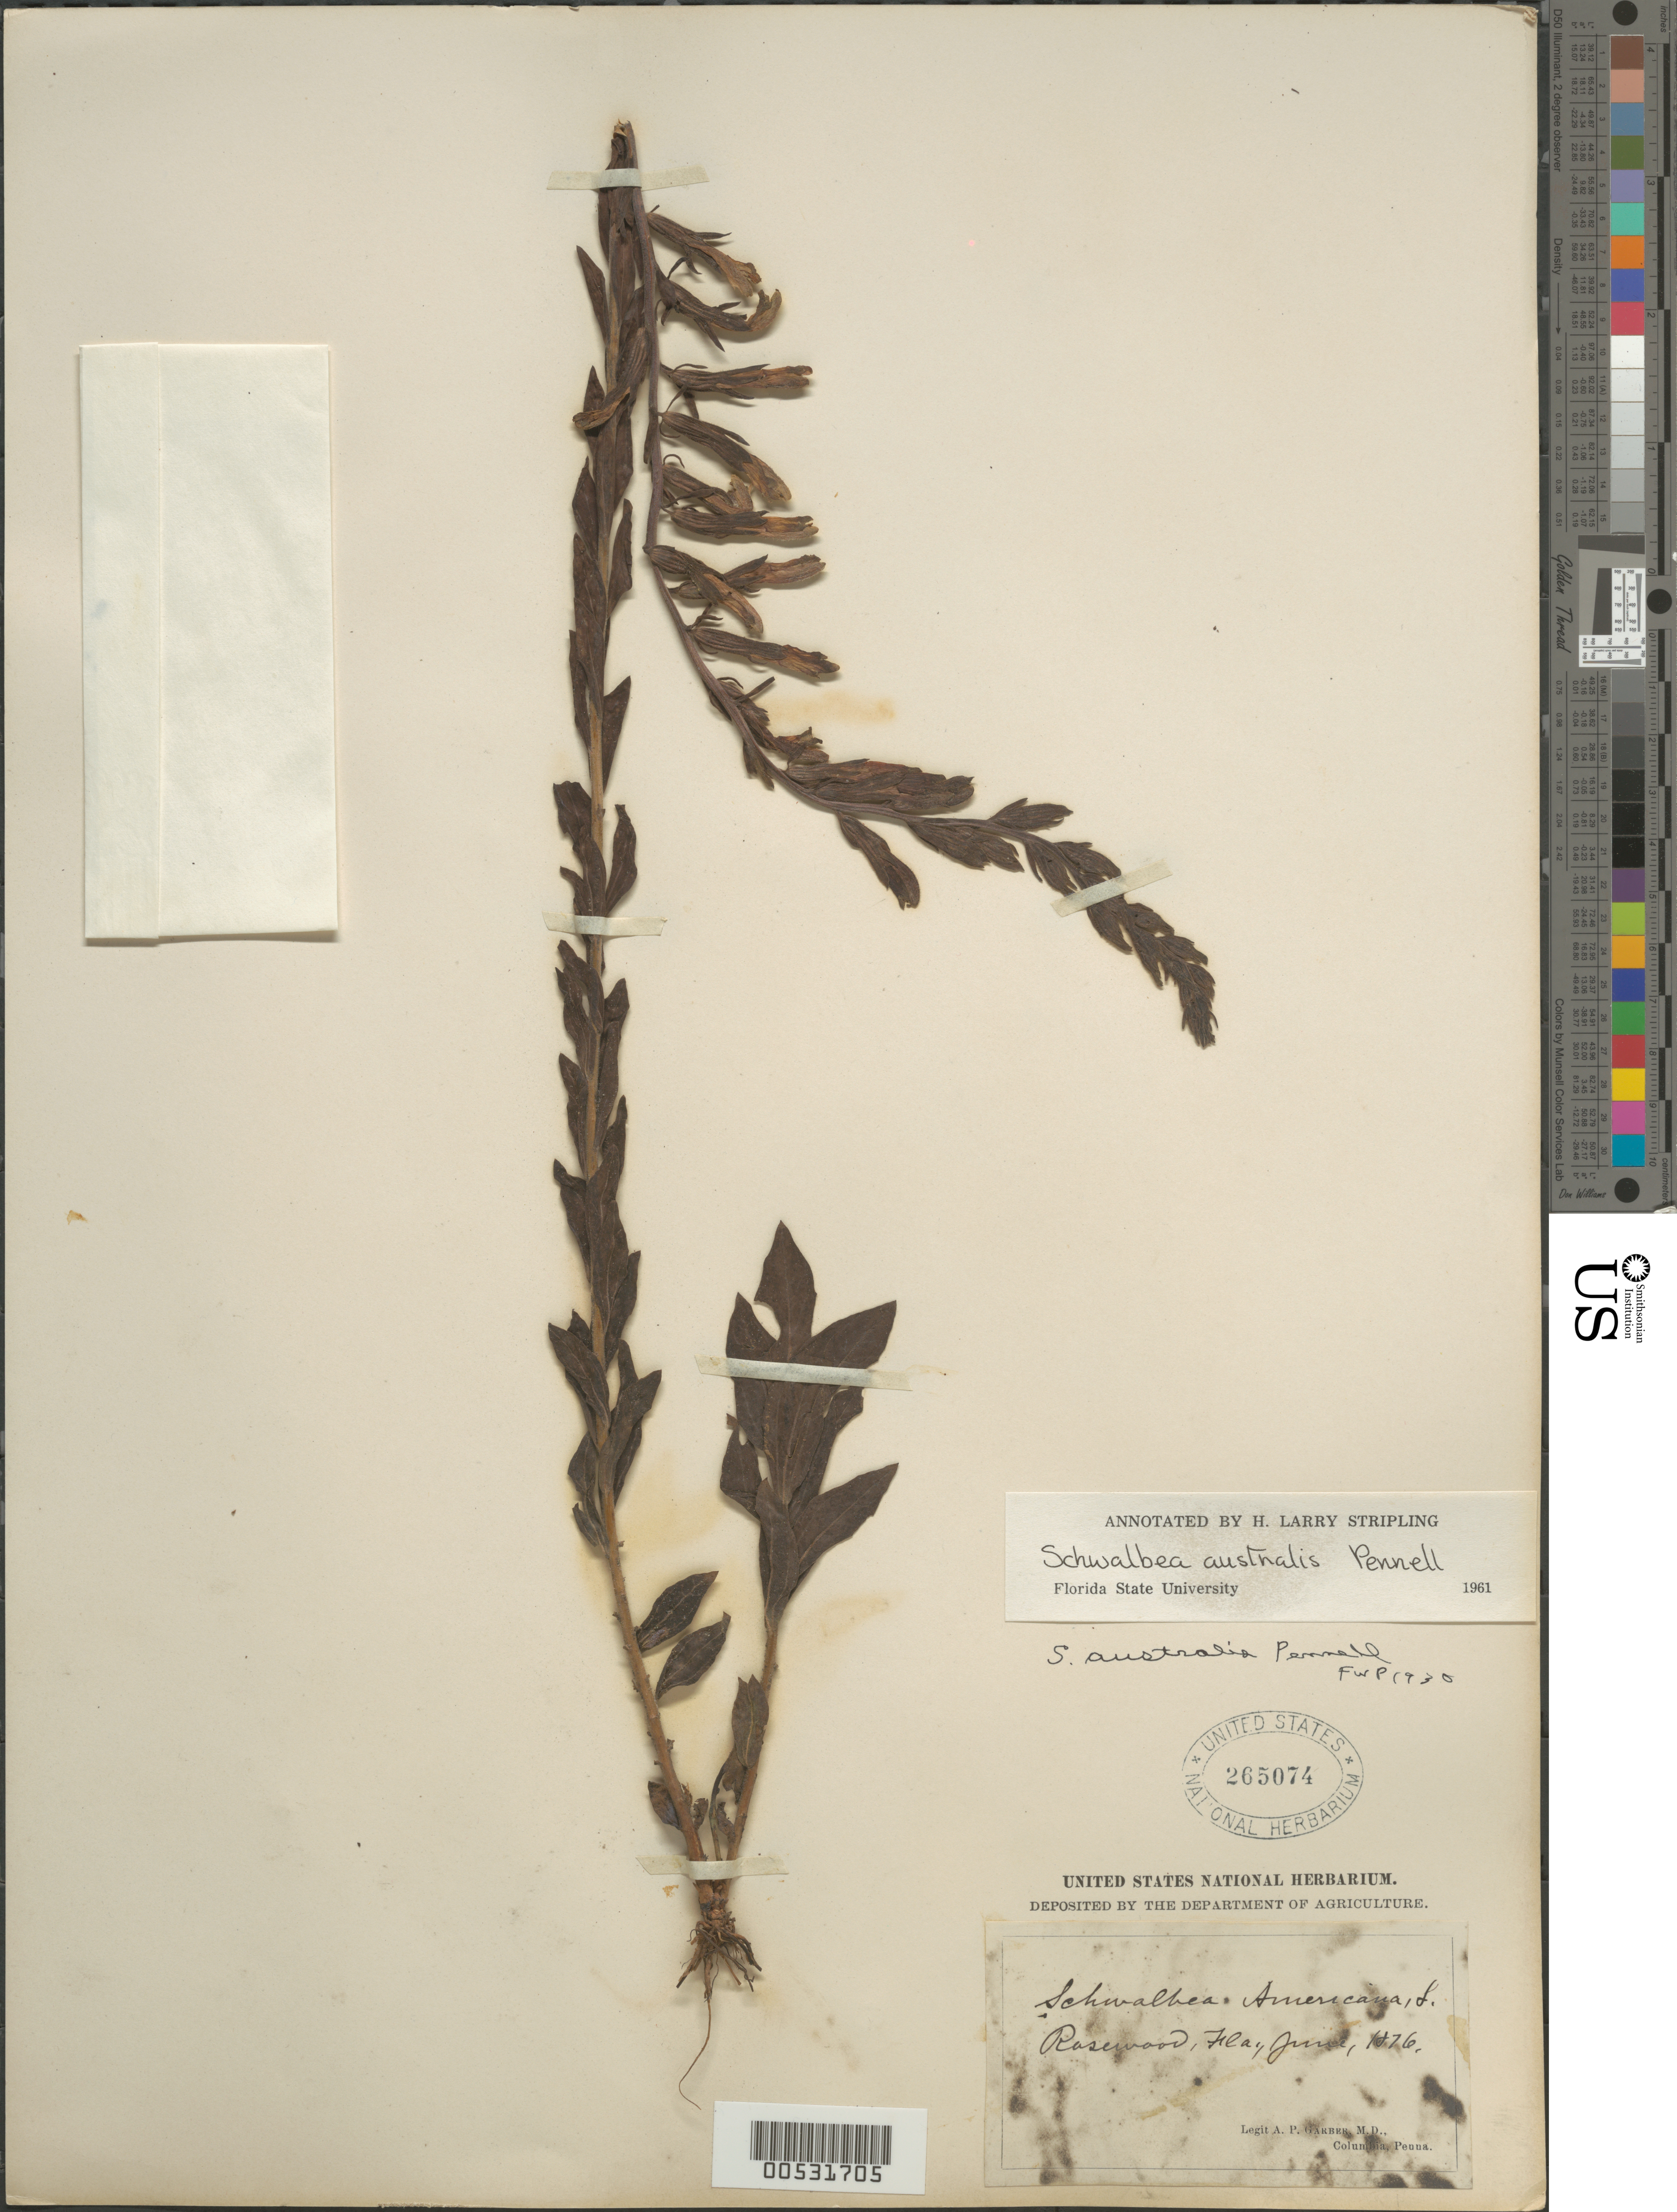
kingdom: Plantae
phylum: Tracheophyta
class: Magnoliopsida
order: Lamiales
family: Orobanchaceae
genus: Schwalbea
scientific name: Schwalbea americana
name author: L.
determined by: Stripling, L.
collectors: A. P. Garber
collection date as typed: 1876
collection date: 1876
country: United States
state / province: Florida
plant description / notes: Common name: American chaffseed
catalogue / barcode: US 265074